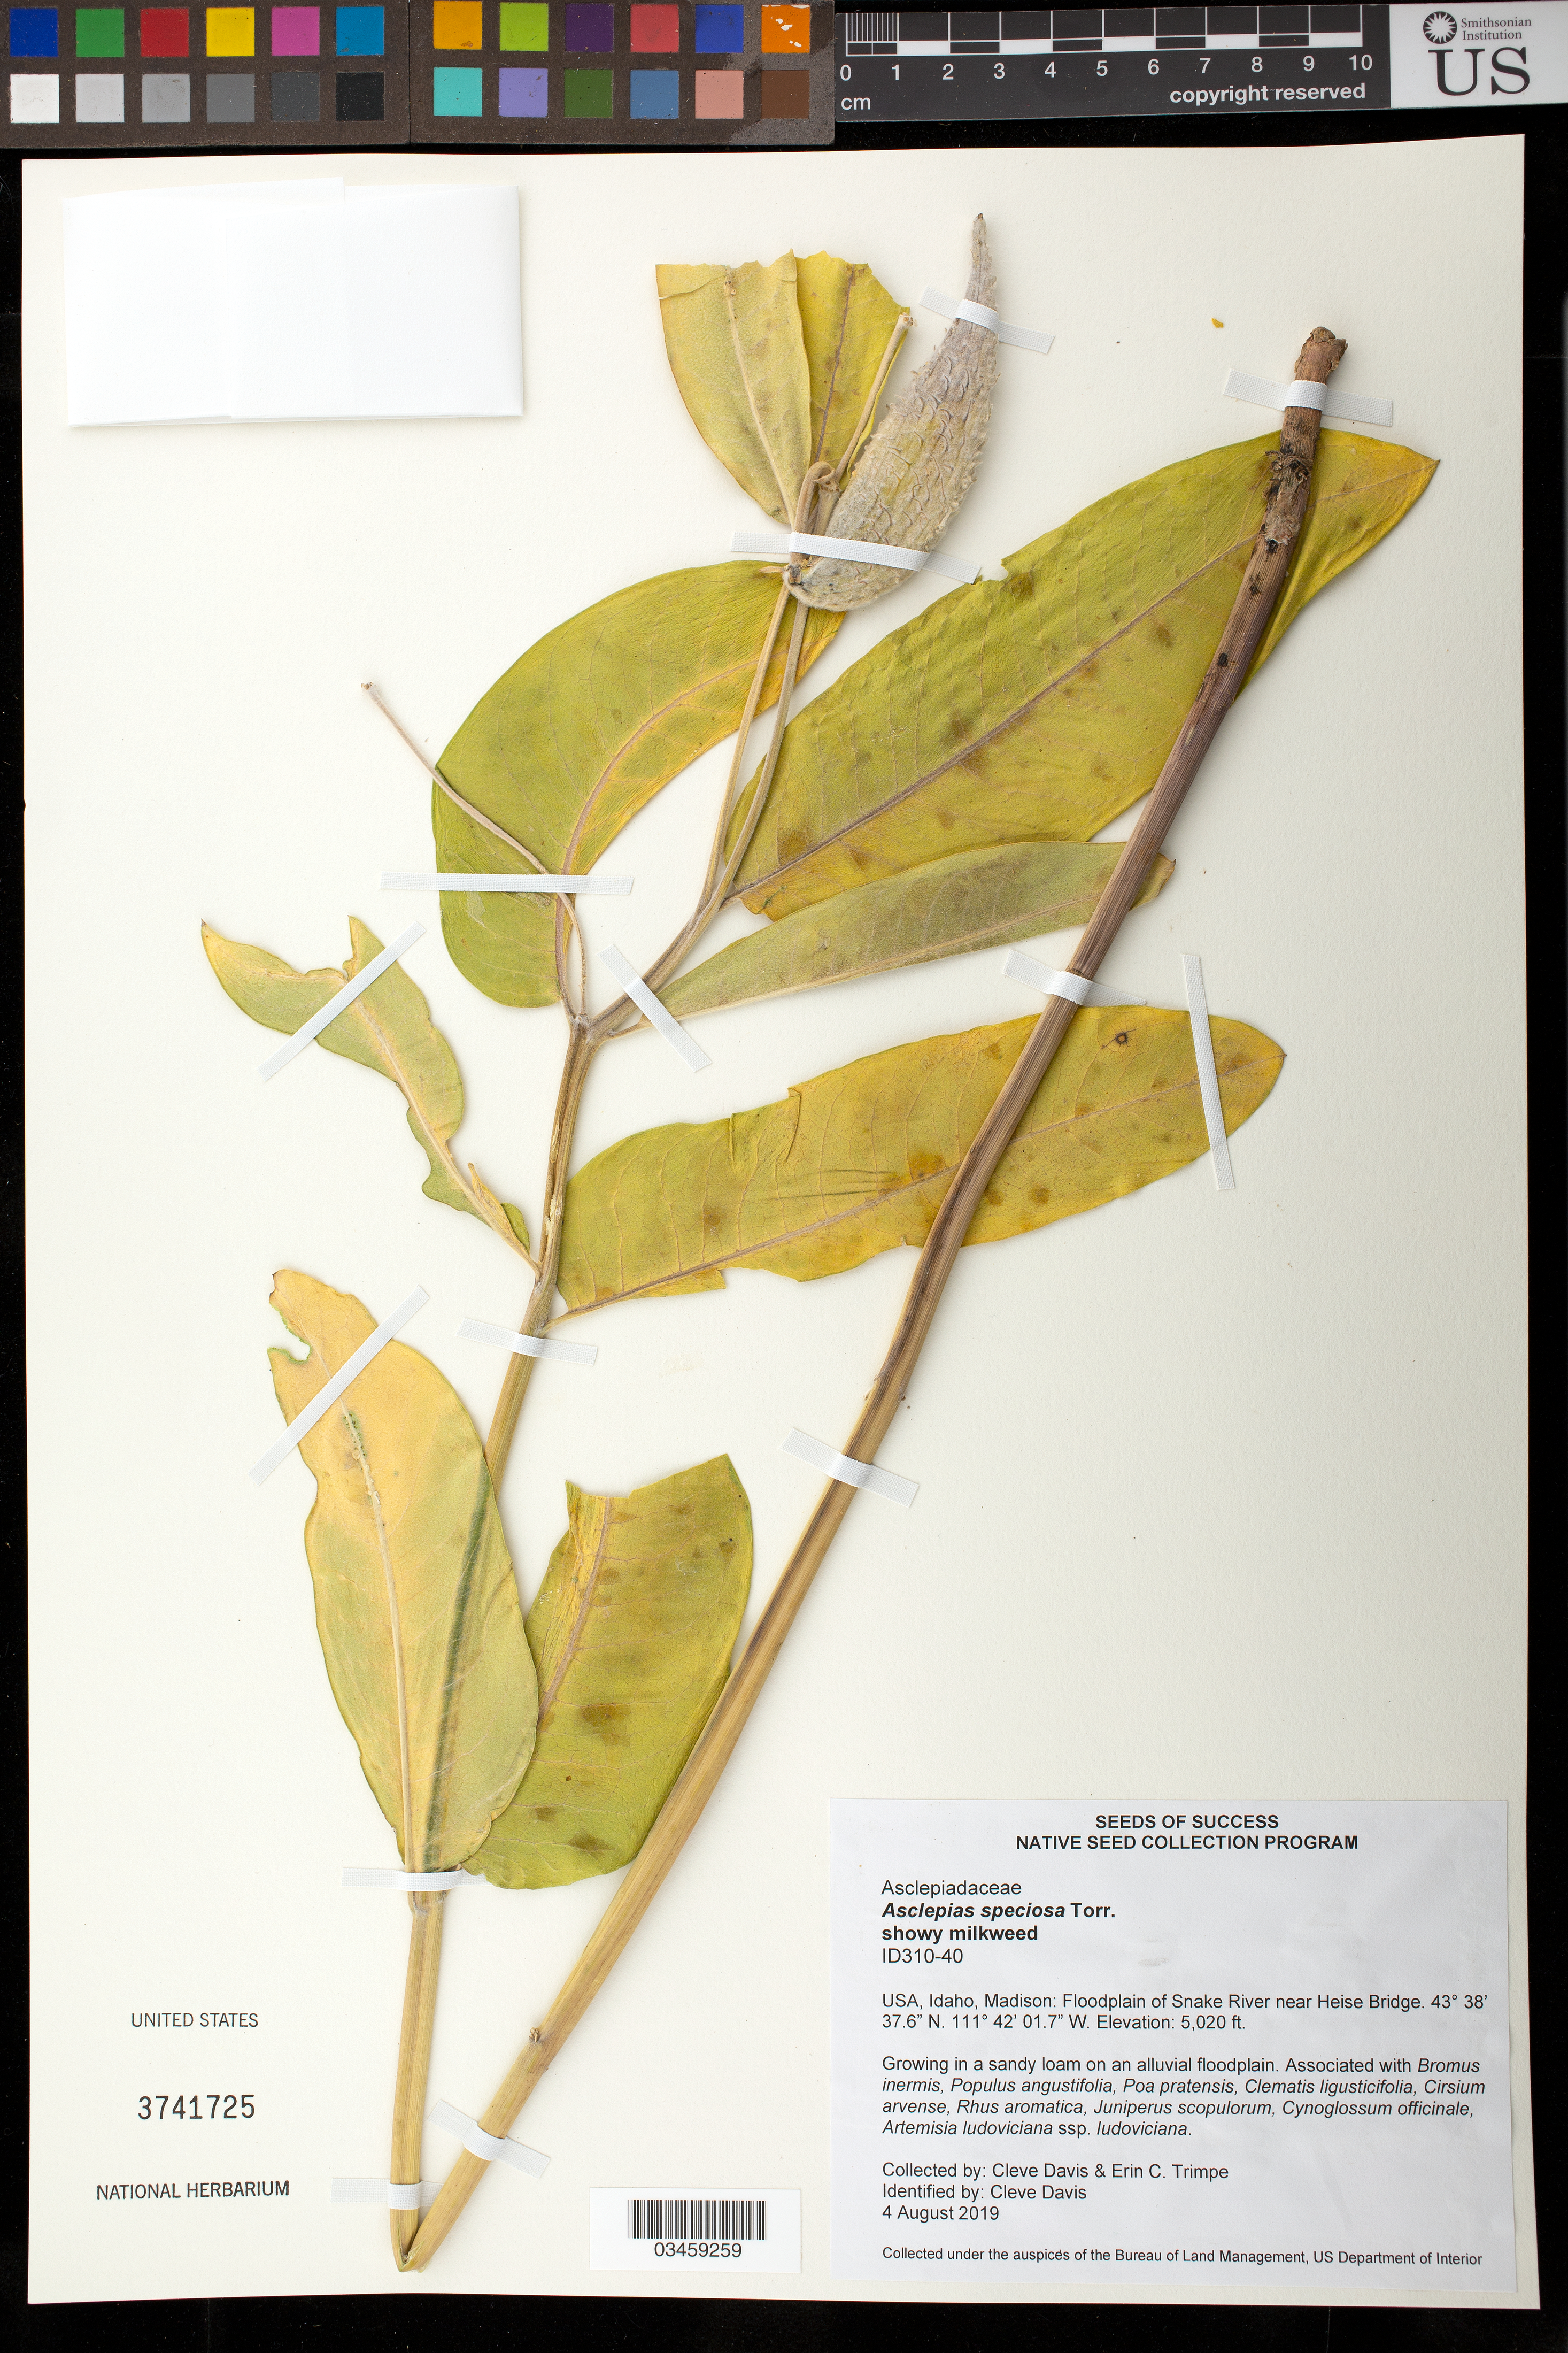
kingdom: Plantae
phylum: Tracheophyta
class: Magnoliopsida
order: Gentianales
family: Apocynaceae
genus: Asclepias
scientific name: Asclepias speciosa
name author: Torr.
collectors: C. Davis & E. Trimpe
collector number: IZD310-040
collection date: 2019-08-04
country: United States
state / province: Idaho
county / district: Madison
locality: Floodplain of Snake River near Heise Bridge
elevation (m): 1530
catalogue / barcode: US 3741725